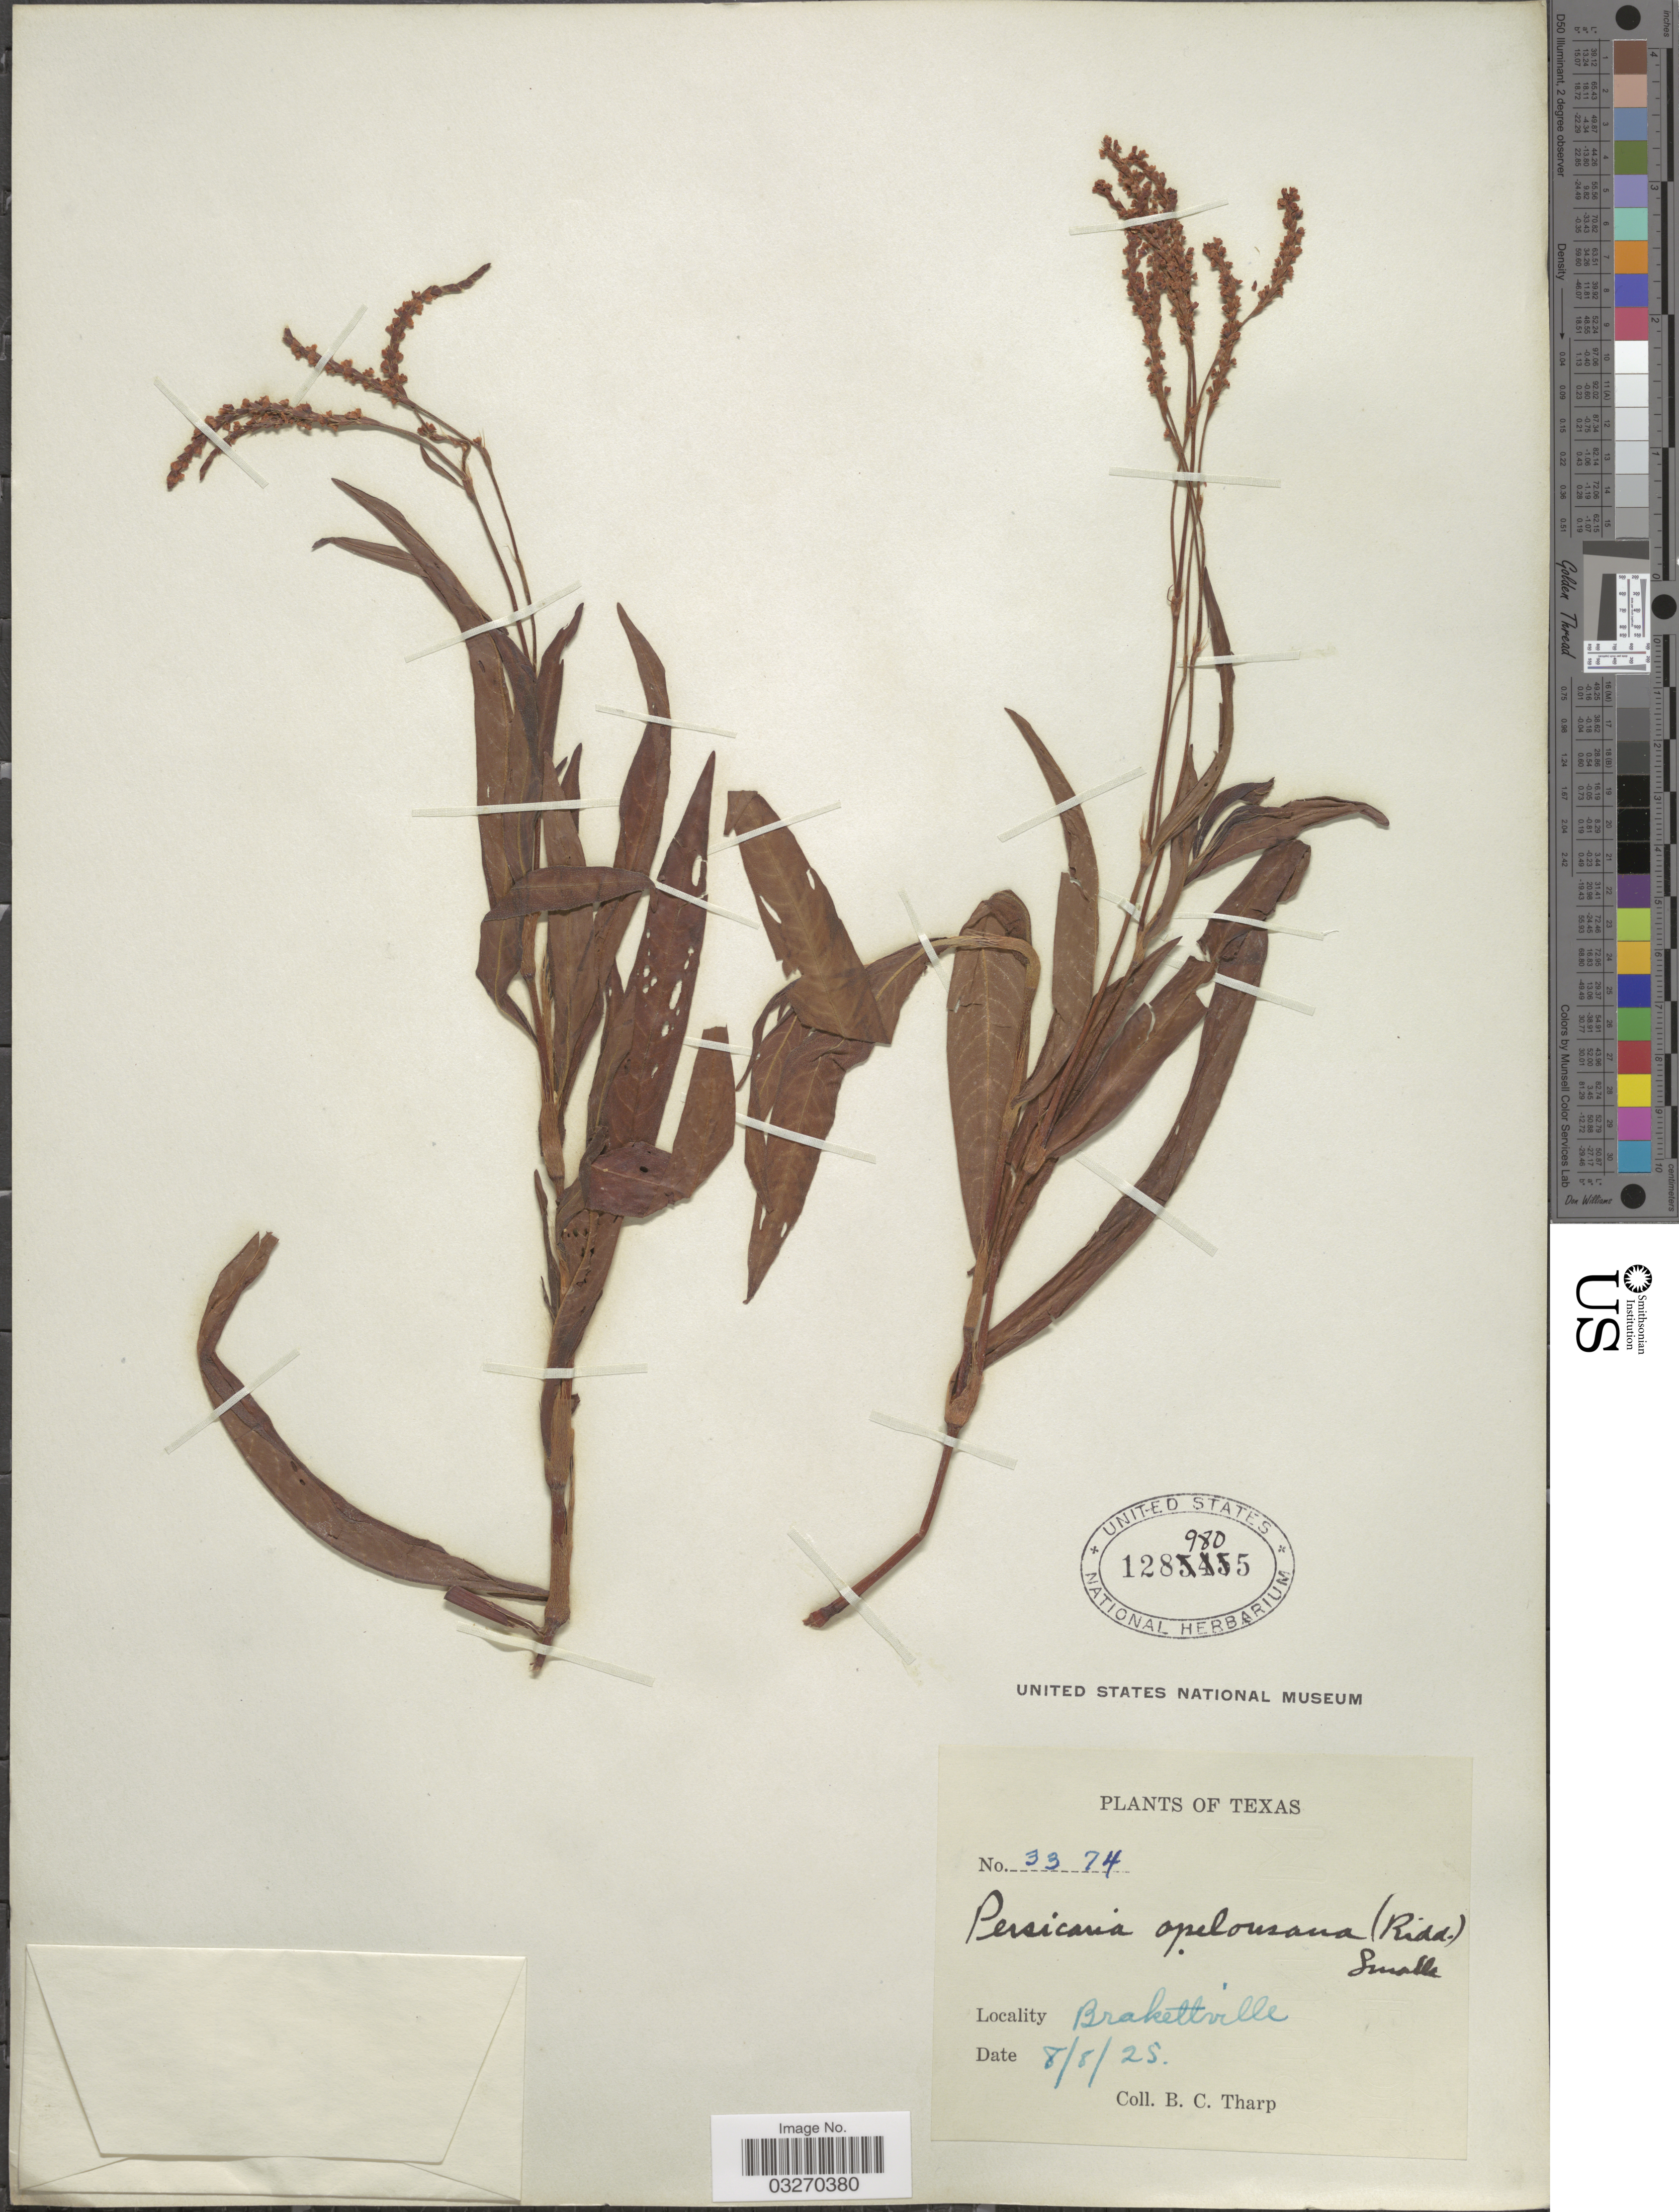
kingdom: Plantae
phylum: Tracheophyta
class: Magnoliopsida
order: Caryophyllales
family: Polygonaceae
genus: Persicaria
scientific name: Persicaria hydropiperoides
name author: (Michx.) Small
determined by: Atha, D. E.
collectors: B. C. Tharp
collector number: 3374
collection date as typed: Transcribed d/m/y: 8/8/25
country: United States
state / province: Texas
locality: Brakettville.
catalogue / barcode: US 1289805